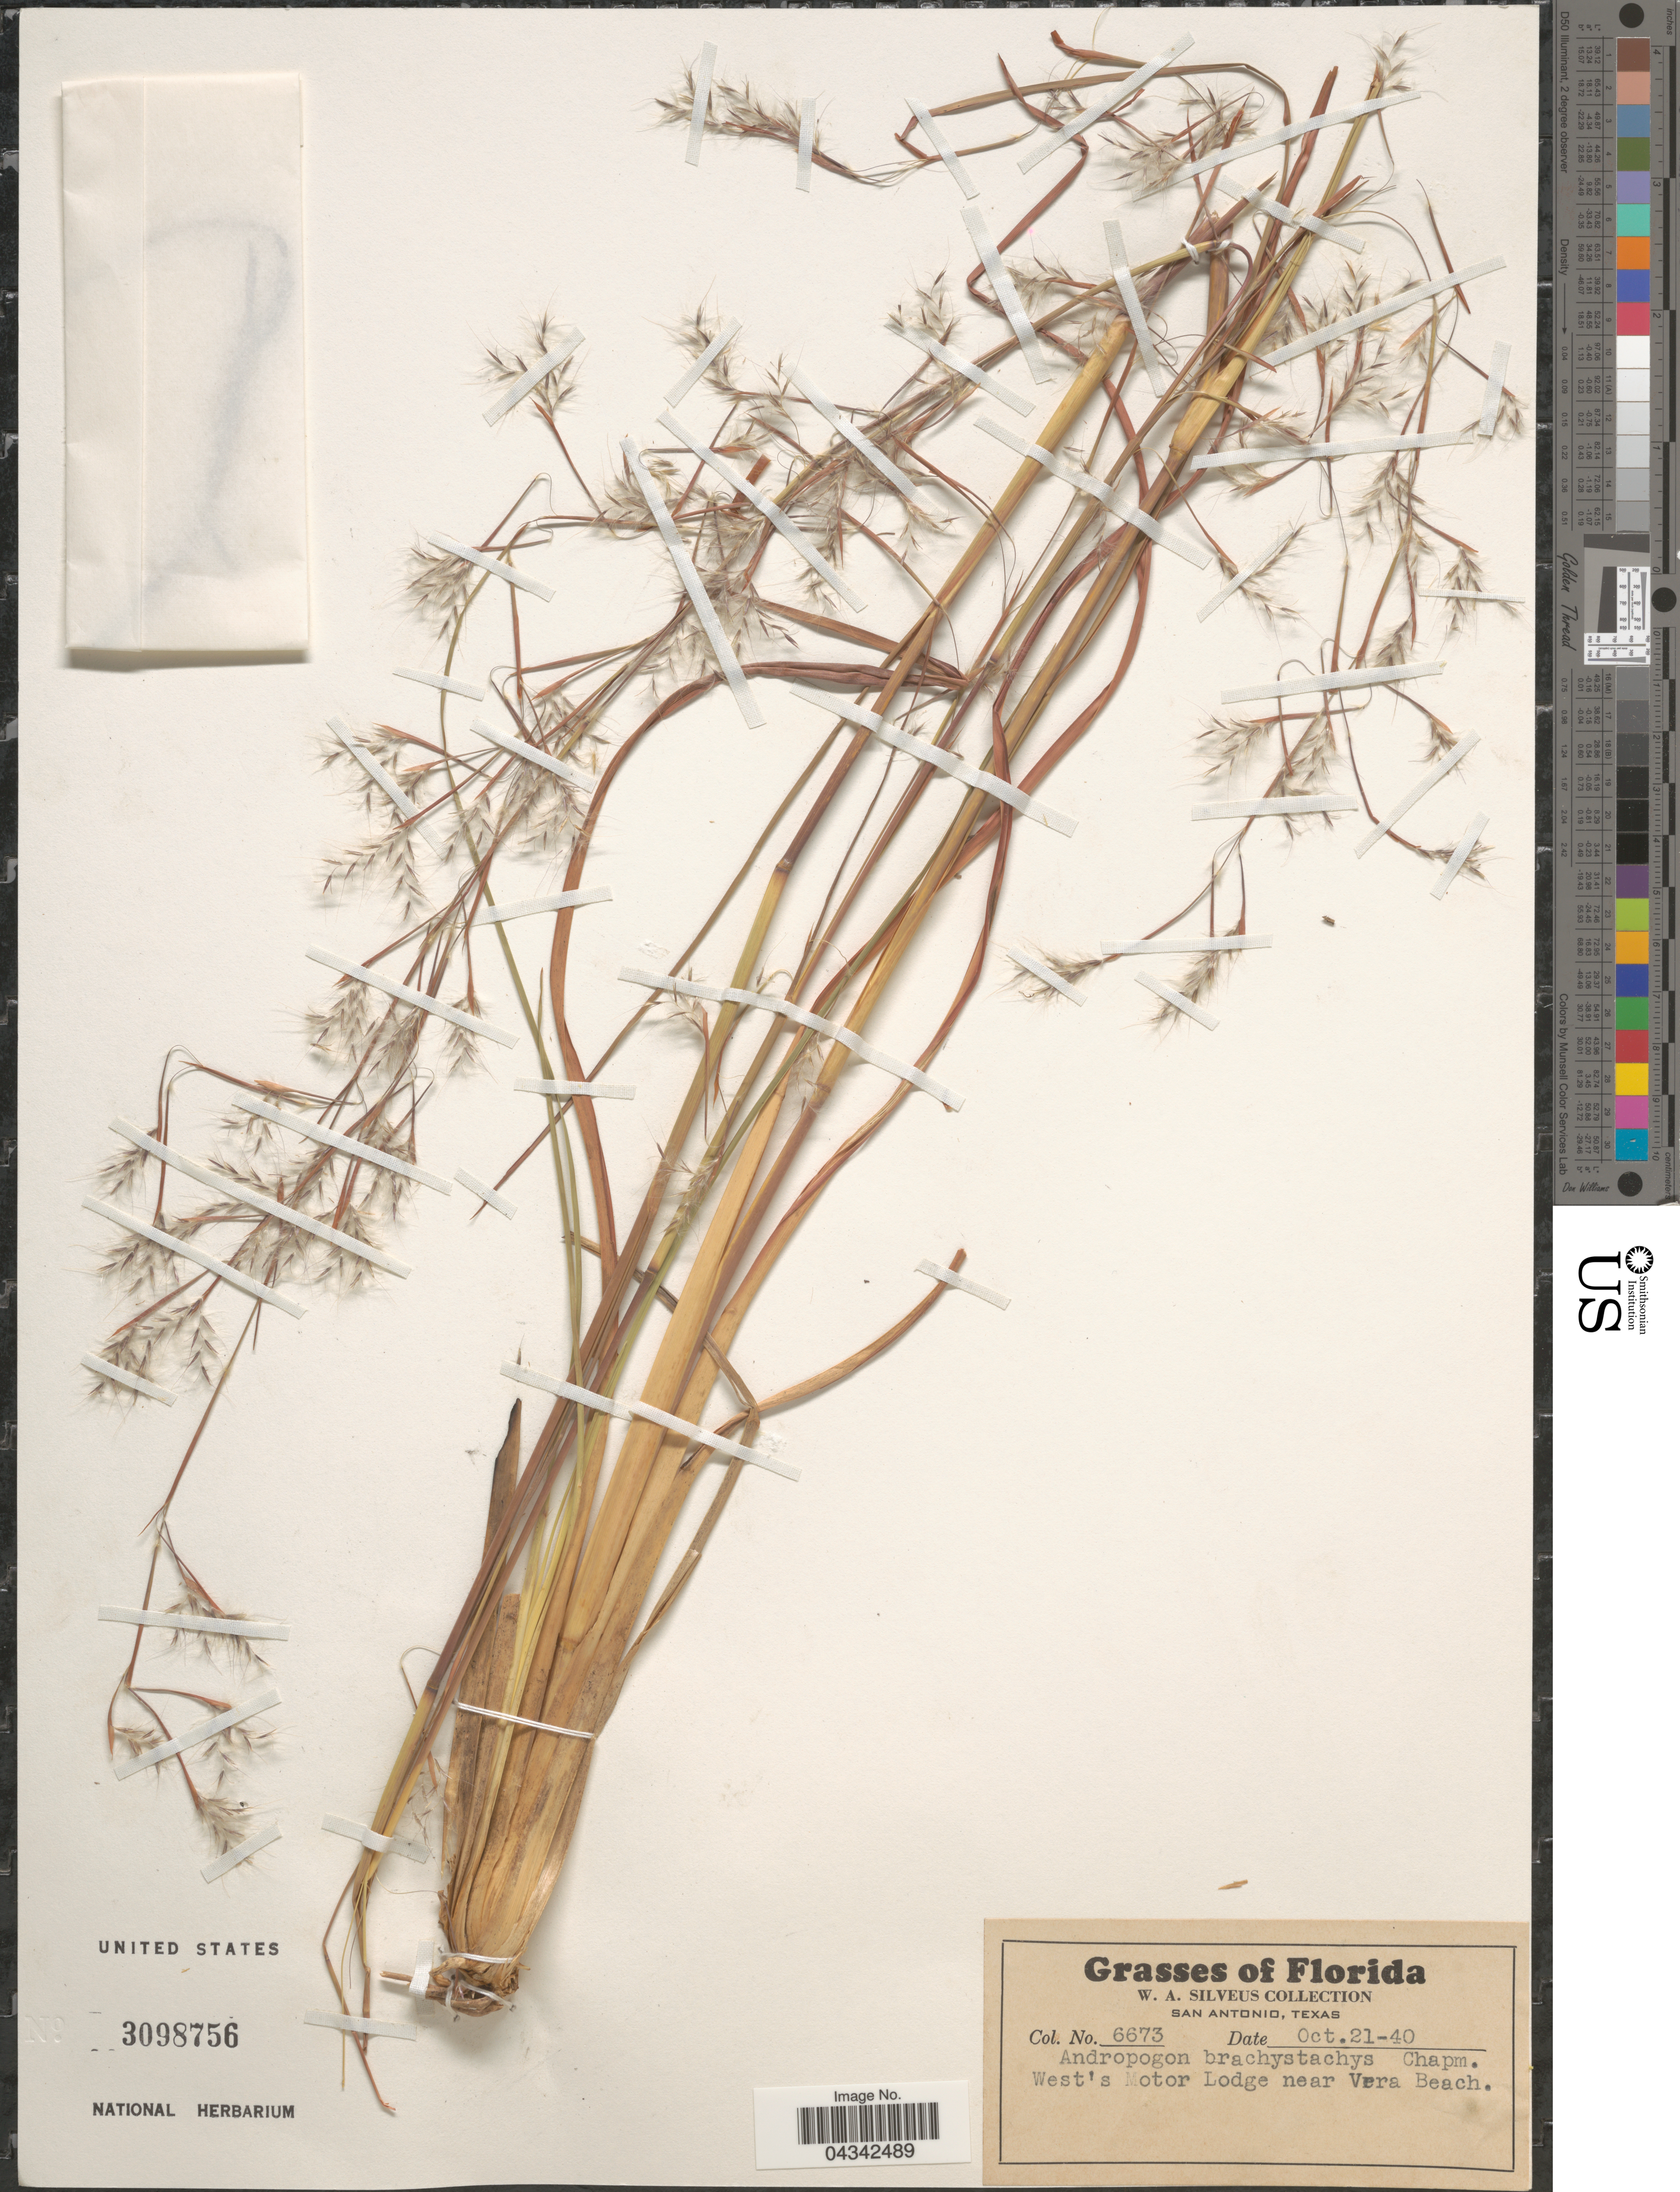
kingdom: Plantae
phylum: Tracheophyta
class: Liliopsida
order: Poales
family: Poaceae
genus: Andropogon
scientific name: Andropogon brachystachyus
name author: Chapm.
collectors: W. Silveus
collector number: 6673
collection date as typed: Transcribed d/m/y: 21/10/40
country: United States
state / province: Florida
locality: West's Motor Lodge near Vera Beach.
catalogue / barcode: US 3098756